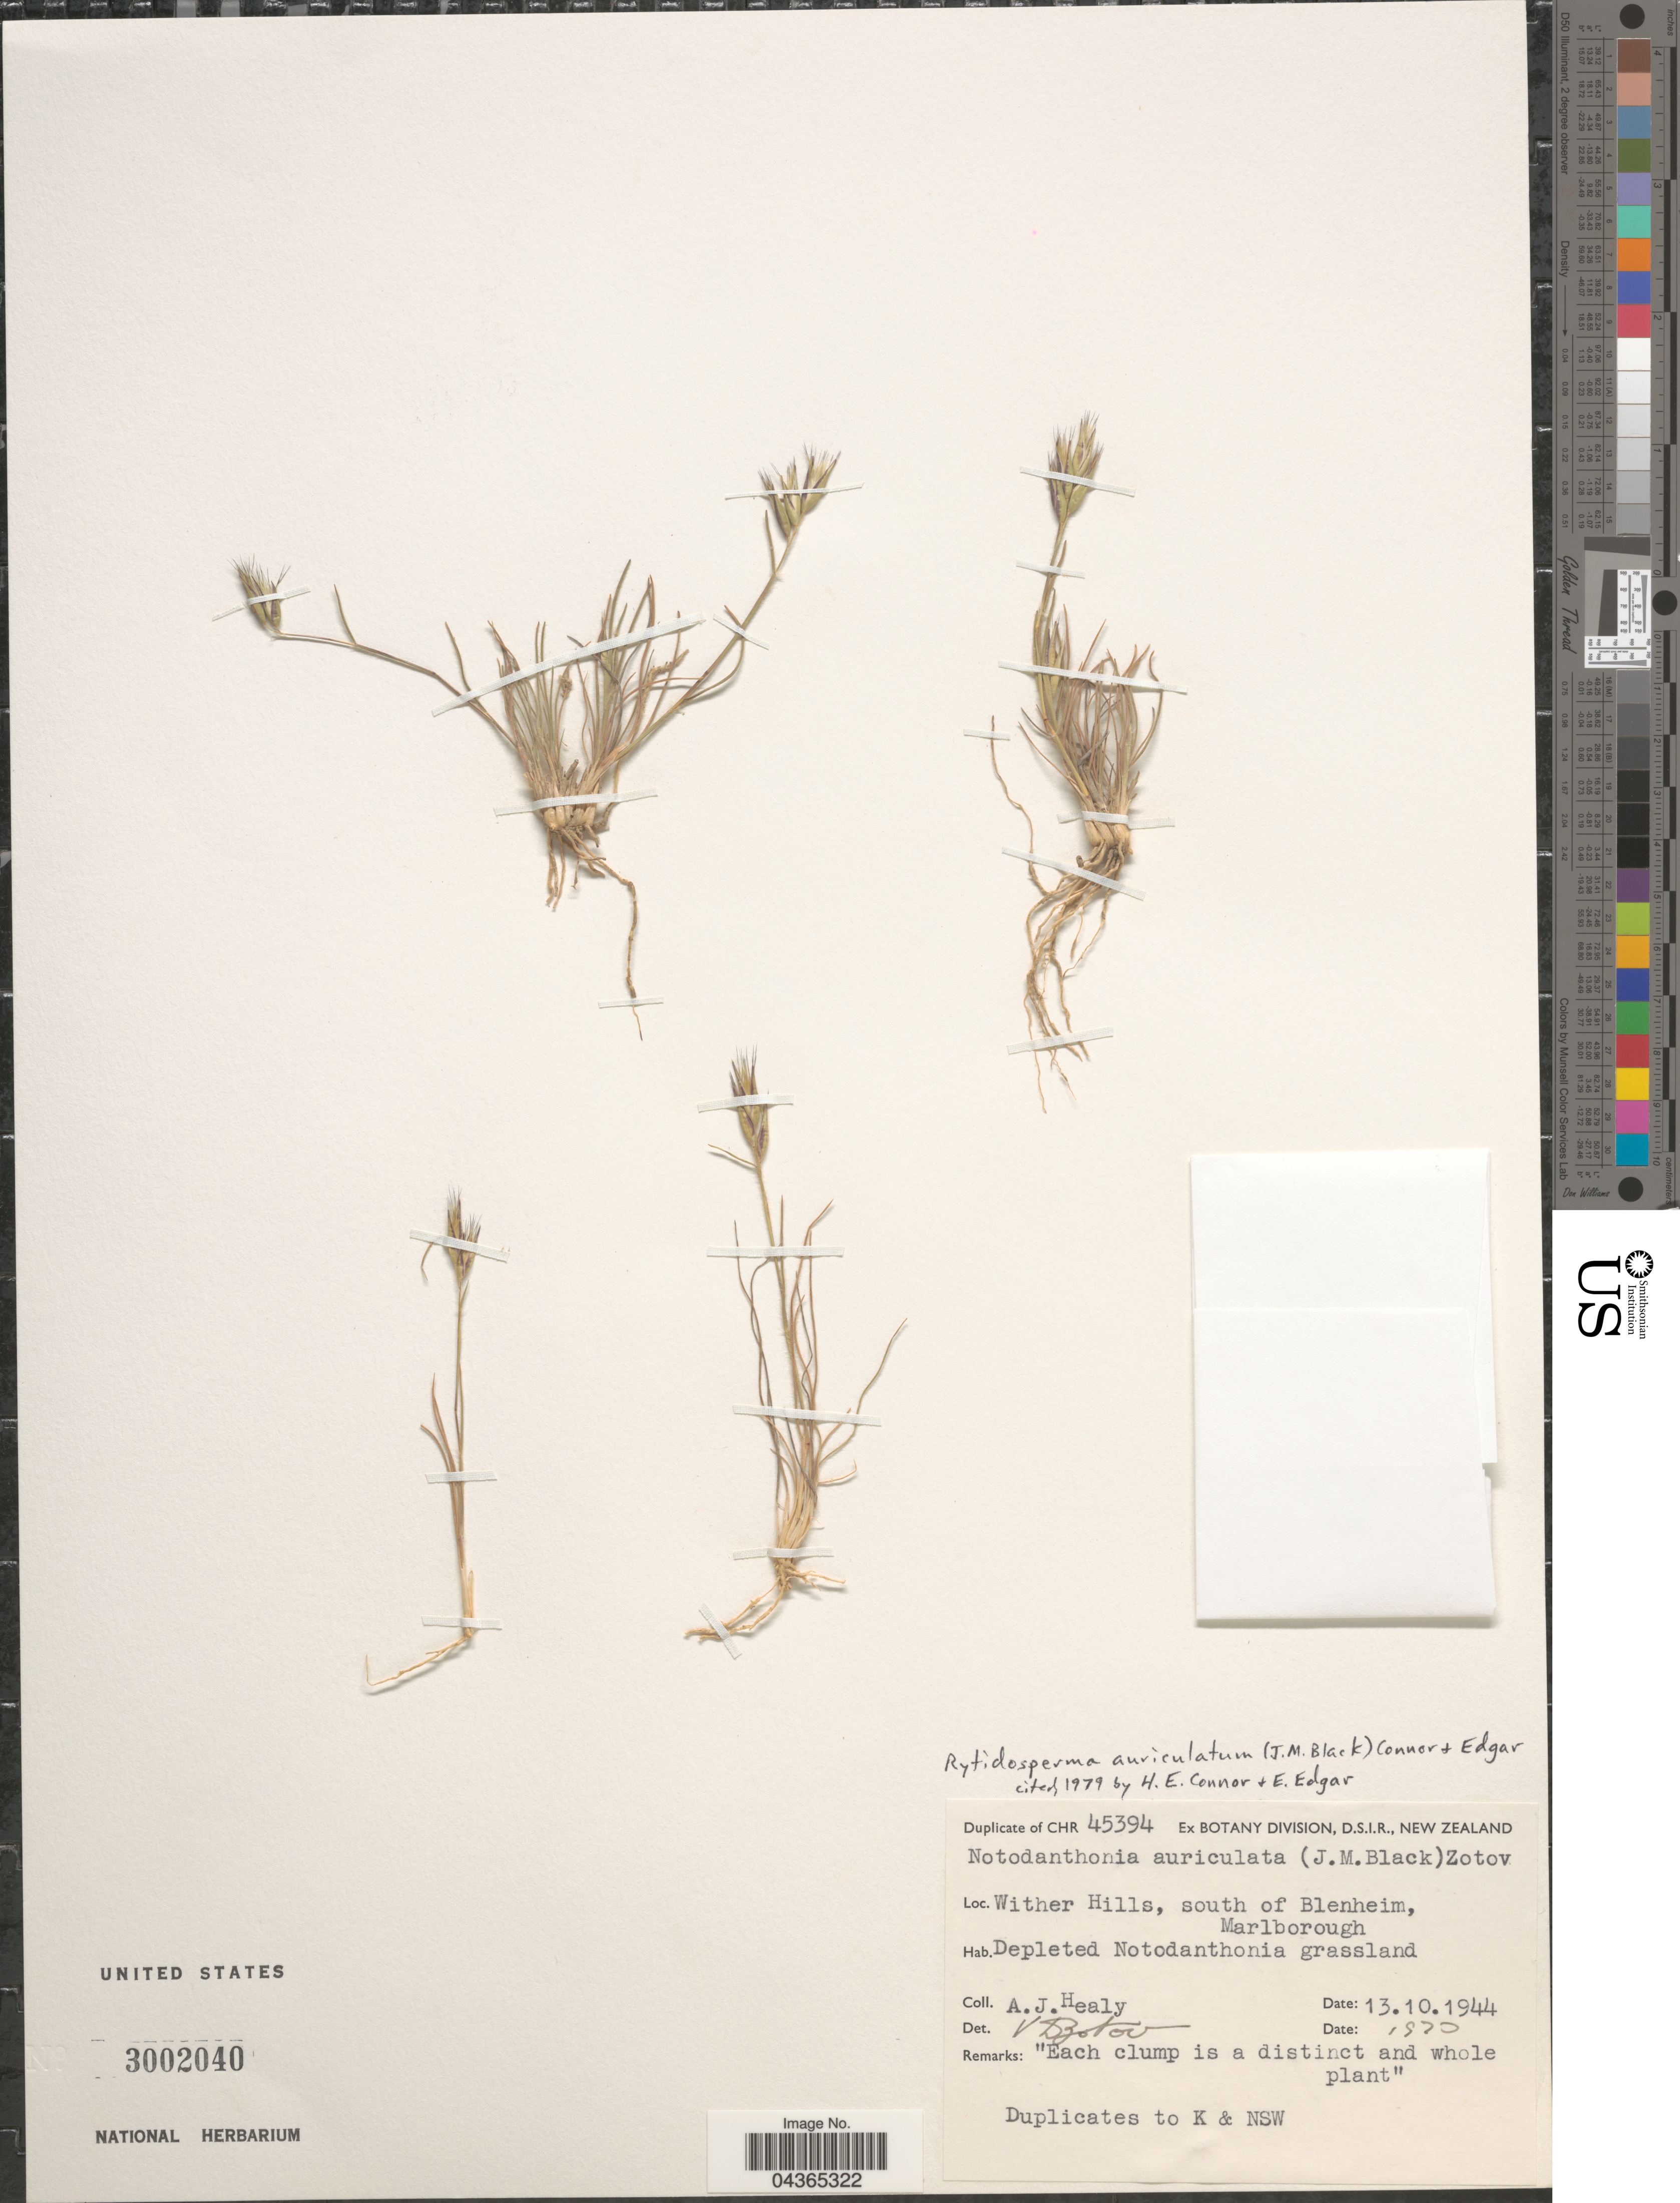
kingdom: Plantae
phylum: Tracheophyta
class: Liliopsida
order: Poales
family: Poaceae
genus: Rytidosperma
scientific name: Rytidosperma auriculatum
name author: (J.M. Black) Connor & Edgar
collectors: A. Healy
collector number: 45394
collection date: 1944-10-13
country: New Zealand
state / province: Marlborough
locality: Wither Hills, south of Blenheim, Marlborough.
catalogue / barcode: US 3002040